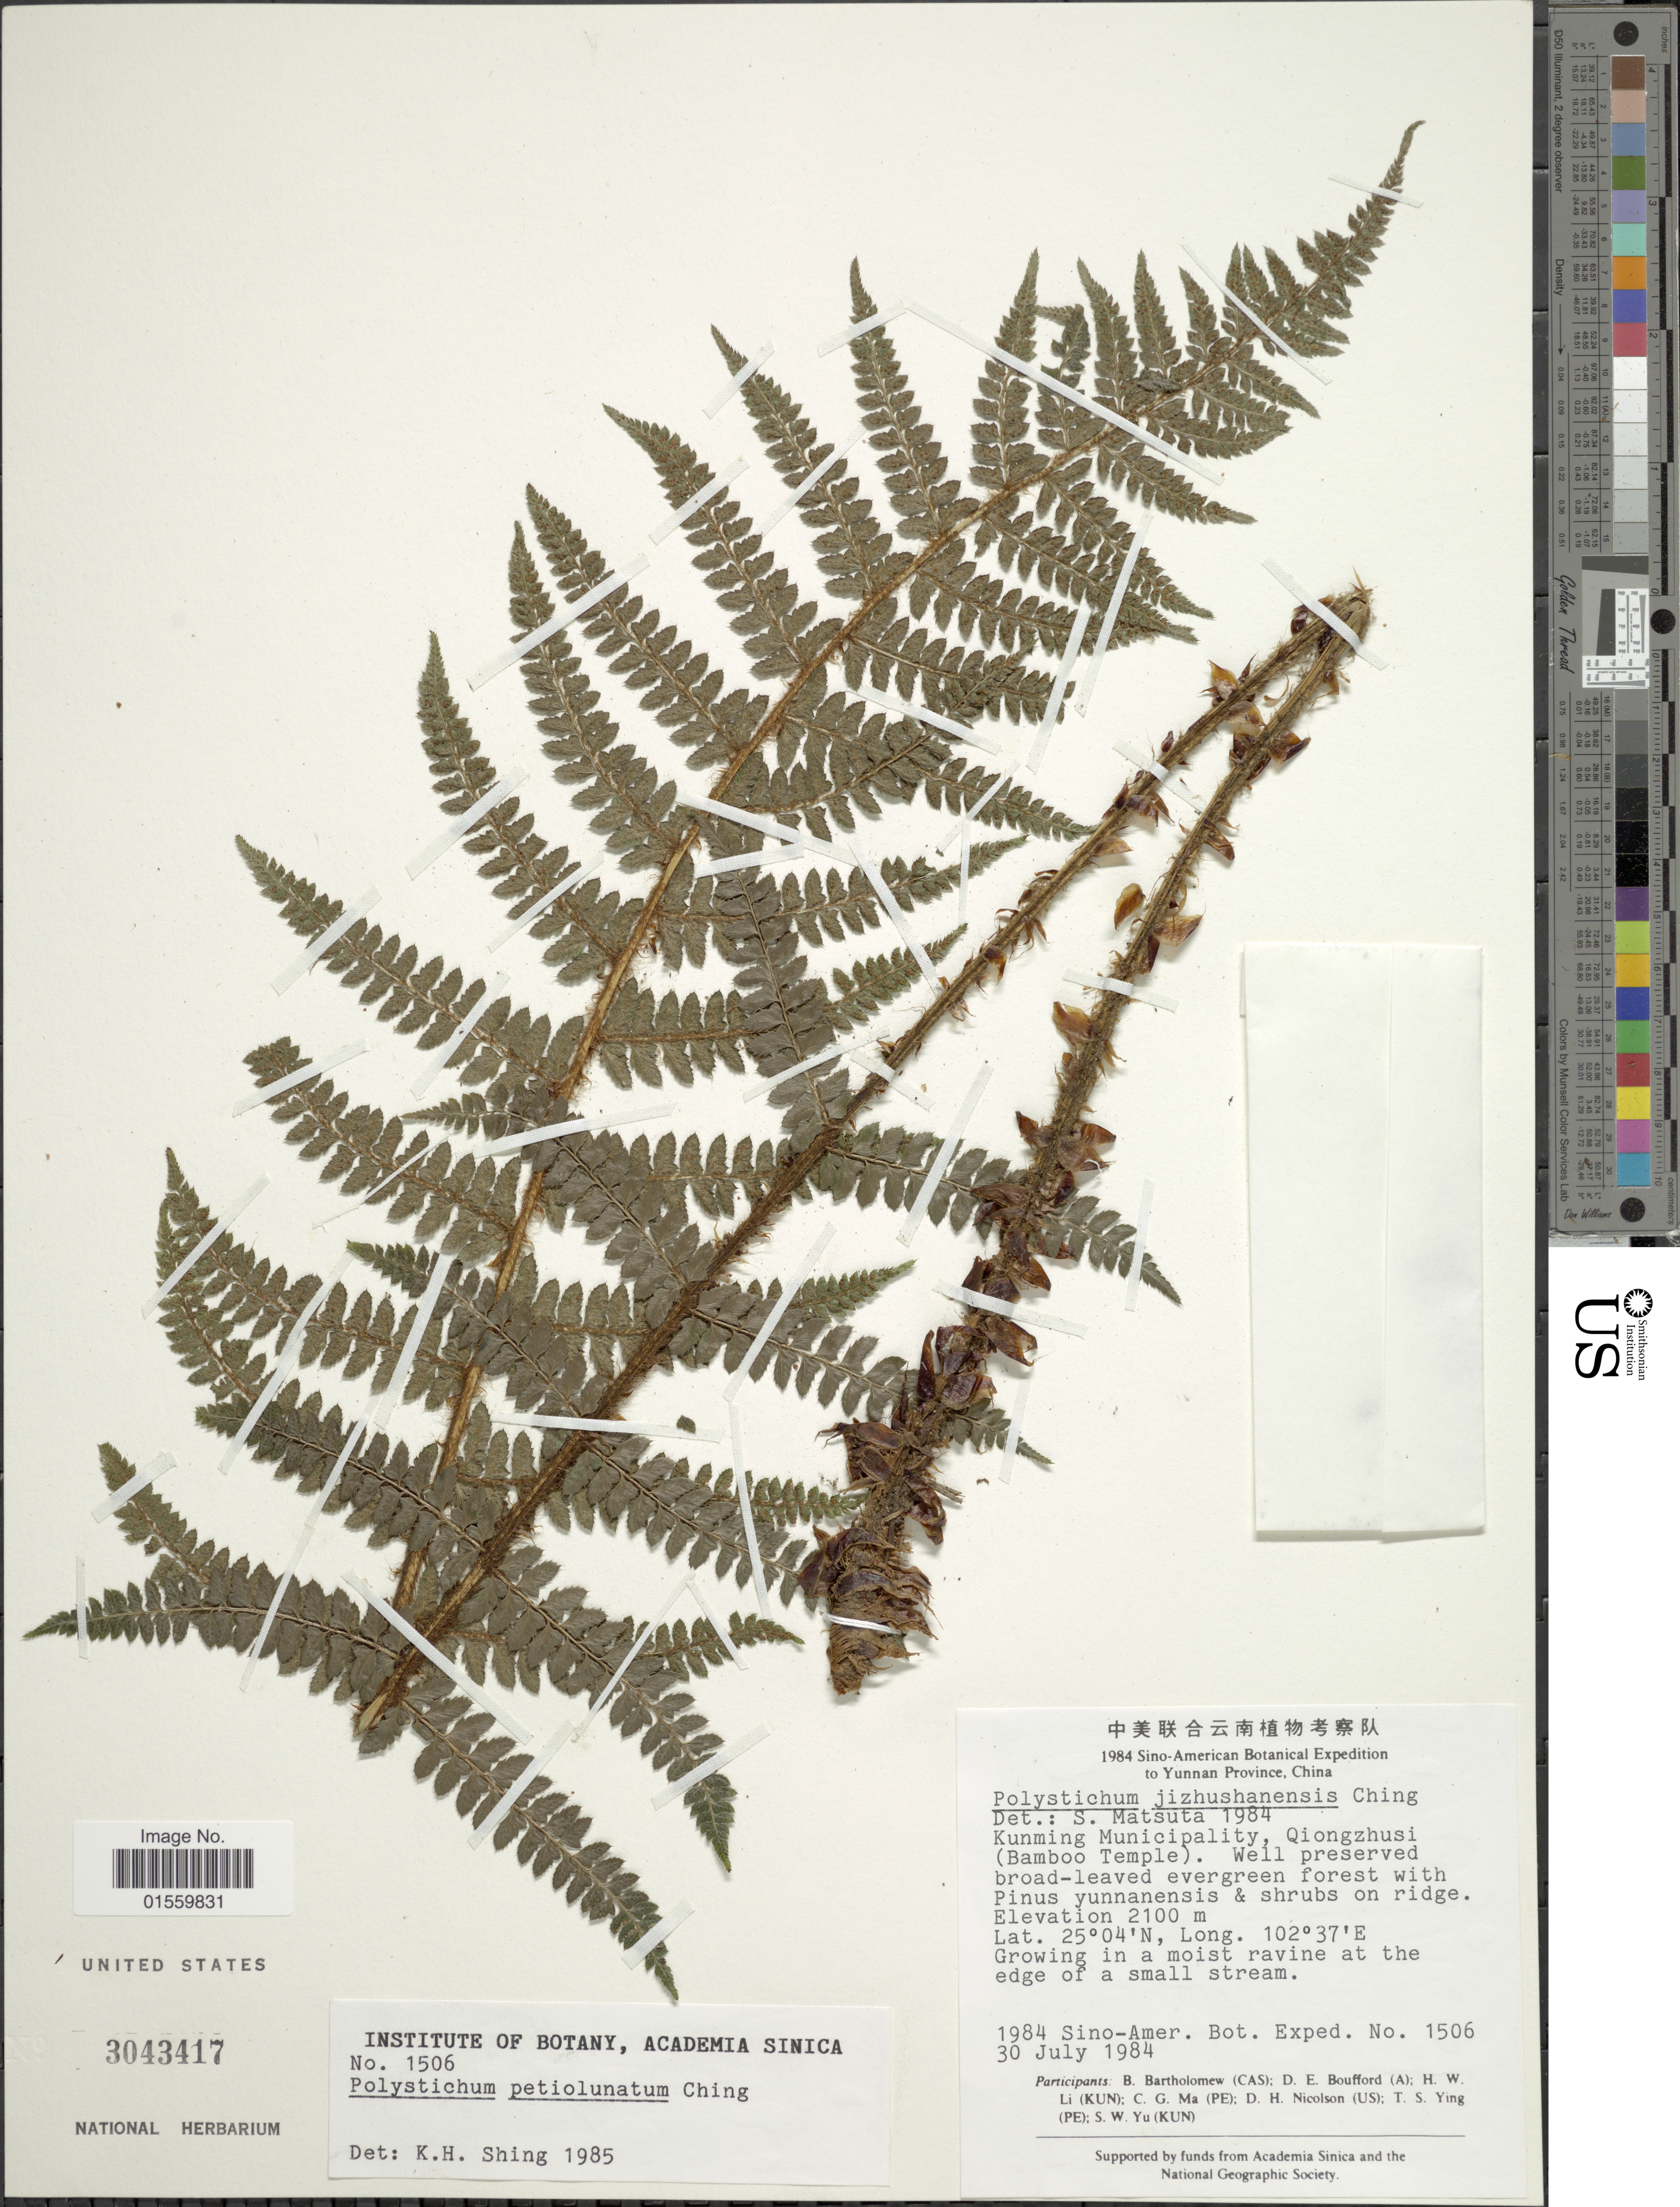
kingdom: Plantae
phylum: Tracheophyta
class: Polypodiopsida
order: Polypodiales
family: Dryopteridaceae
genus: Polystichum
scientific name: Polystichum sp.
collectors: Sino-Amer. Bot. Exped. 1984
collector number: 1506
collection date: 1984-07-30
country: China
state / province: Yunnan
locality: Yunnan Province, Kunming Municipality, Qiongzhusi (Bamboo Temple)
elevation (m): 2100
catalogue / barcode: US 3043417